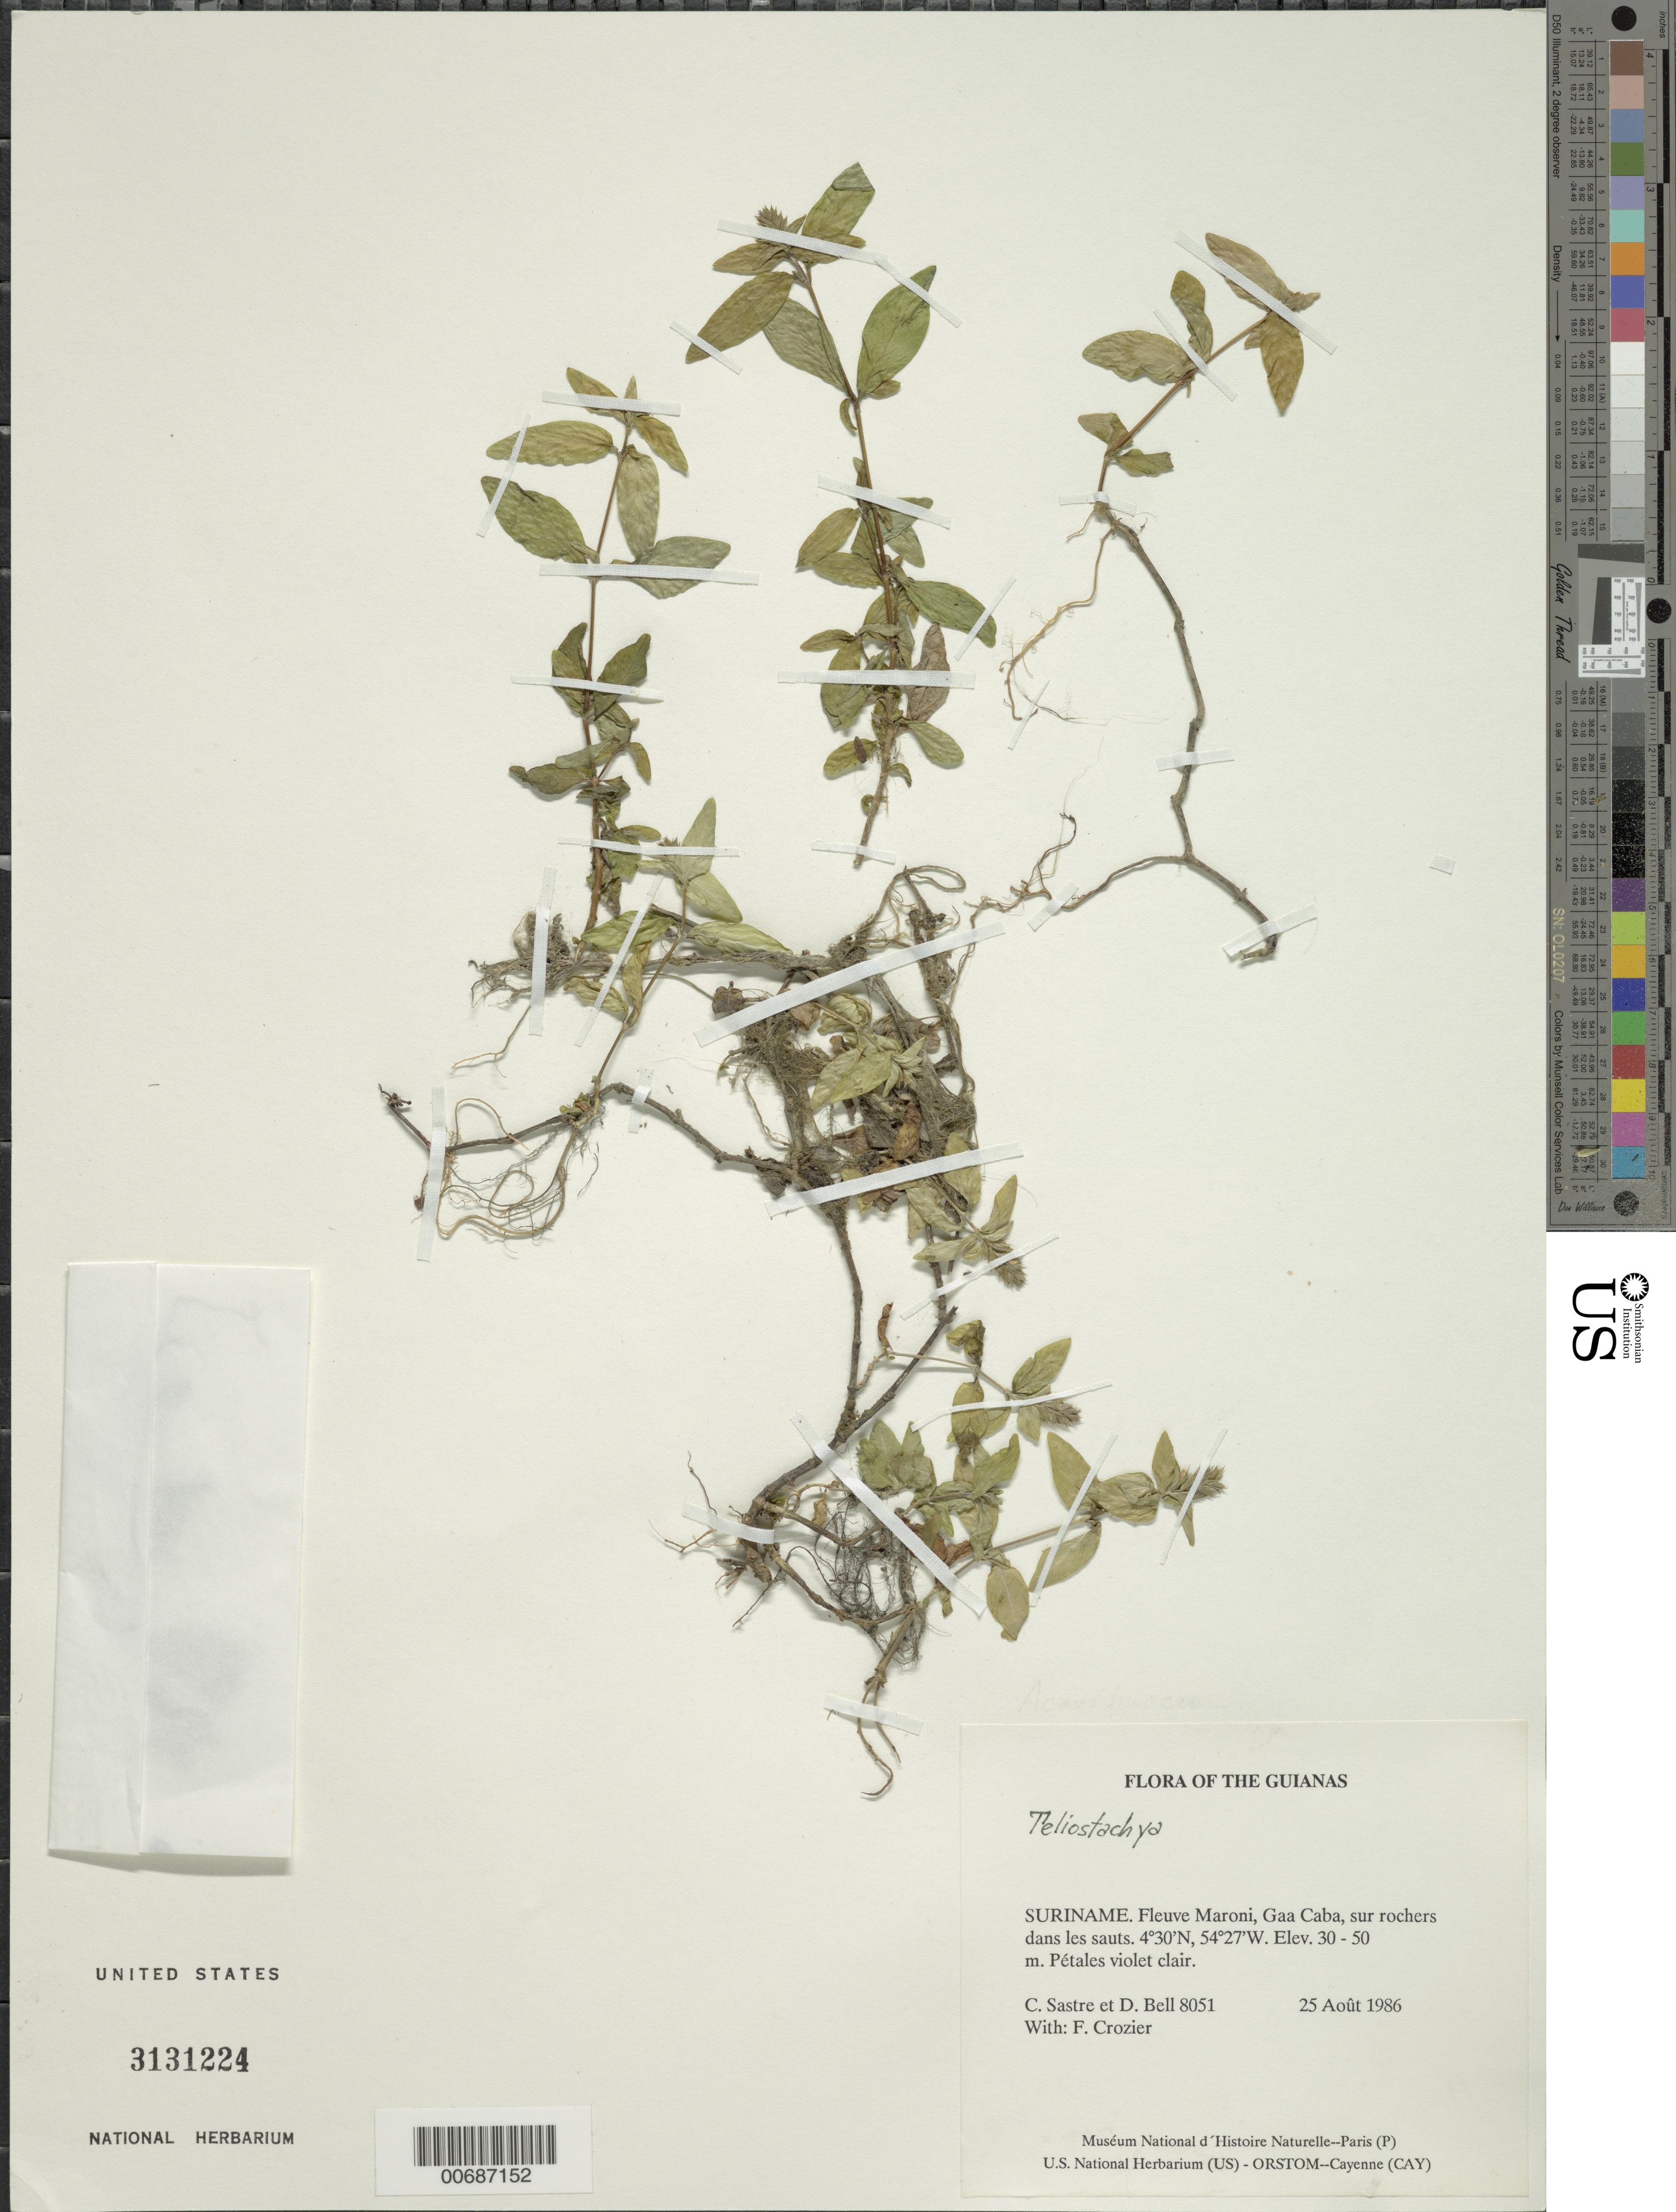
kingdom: Plantae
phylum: Tracheophyta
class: Magnoliopsida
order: Lamiales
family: Acanthaceae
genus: Teliostachya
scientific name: Teliostachya sp.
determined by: Wasshausen, Dieter C., (BOT), Smithsonian Institution - National Museum of Natural History (UNITED STATES)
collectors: C. H. L. Sastre, D. A. Bell & F. Crozier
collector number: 8051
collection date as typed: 25 August 1986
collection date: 1986-08-25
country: Suriname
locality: Fleuve Maroni, Gaa Caba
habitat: sur rochers dans les sauts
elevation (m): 30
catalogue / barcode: US 3131224